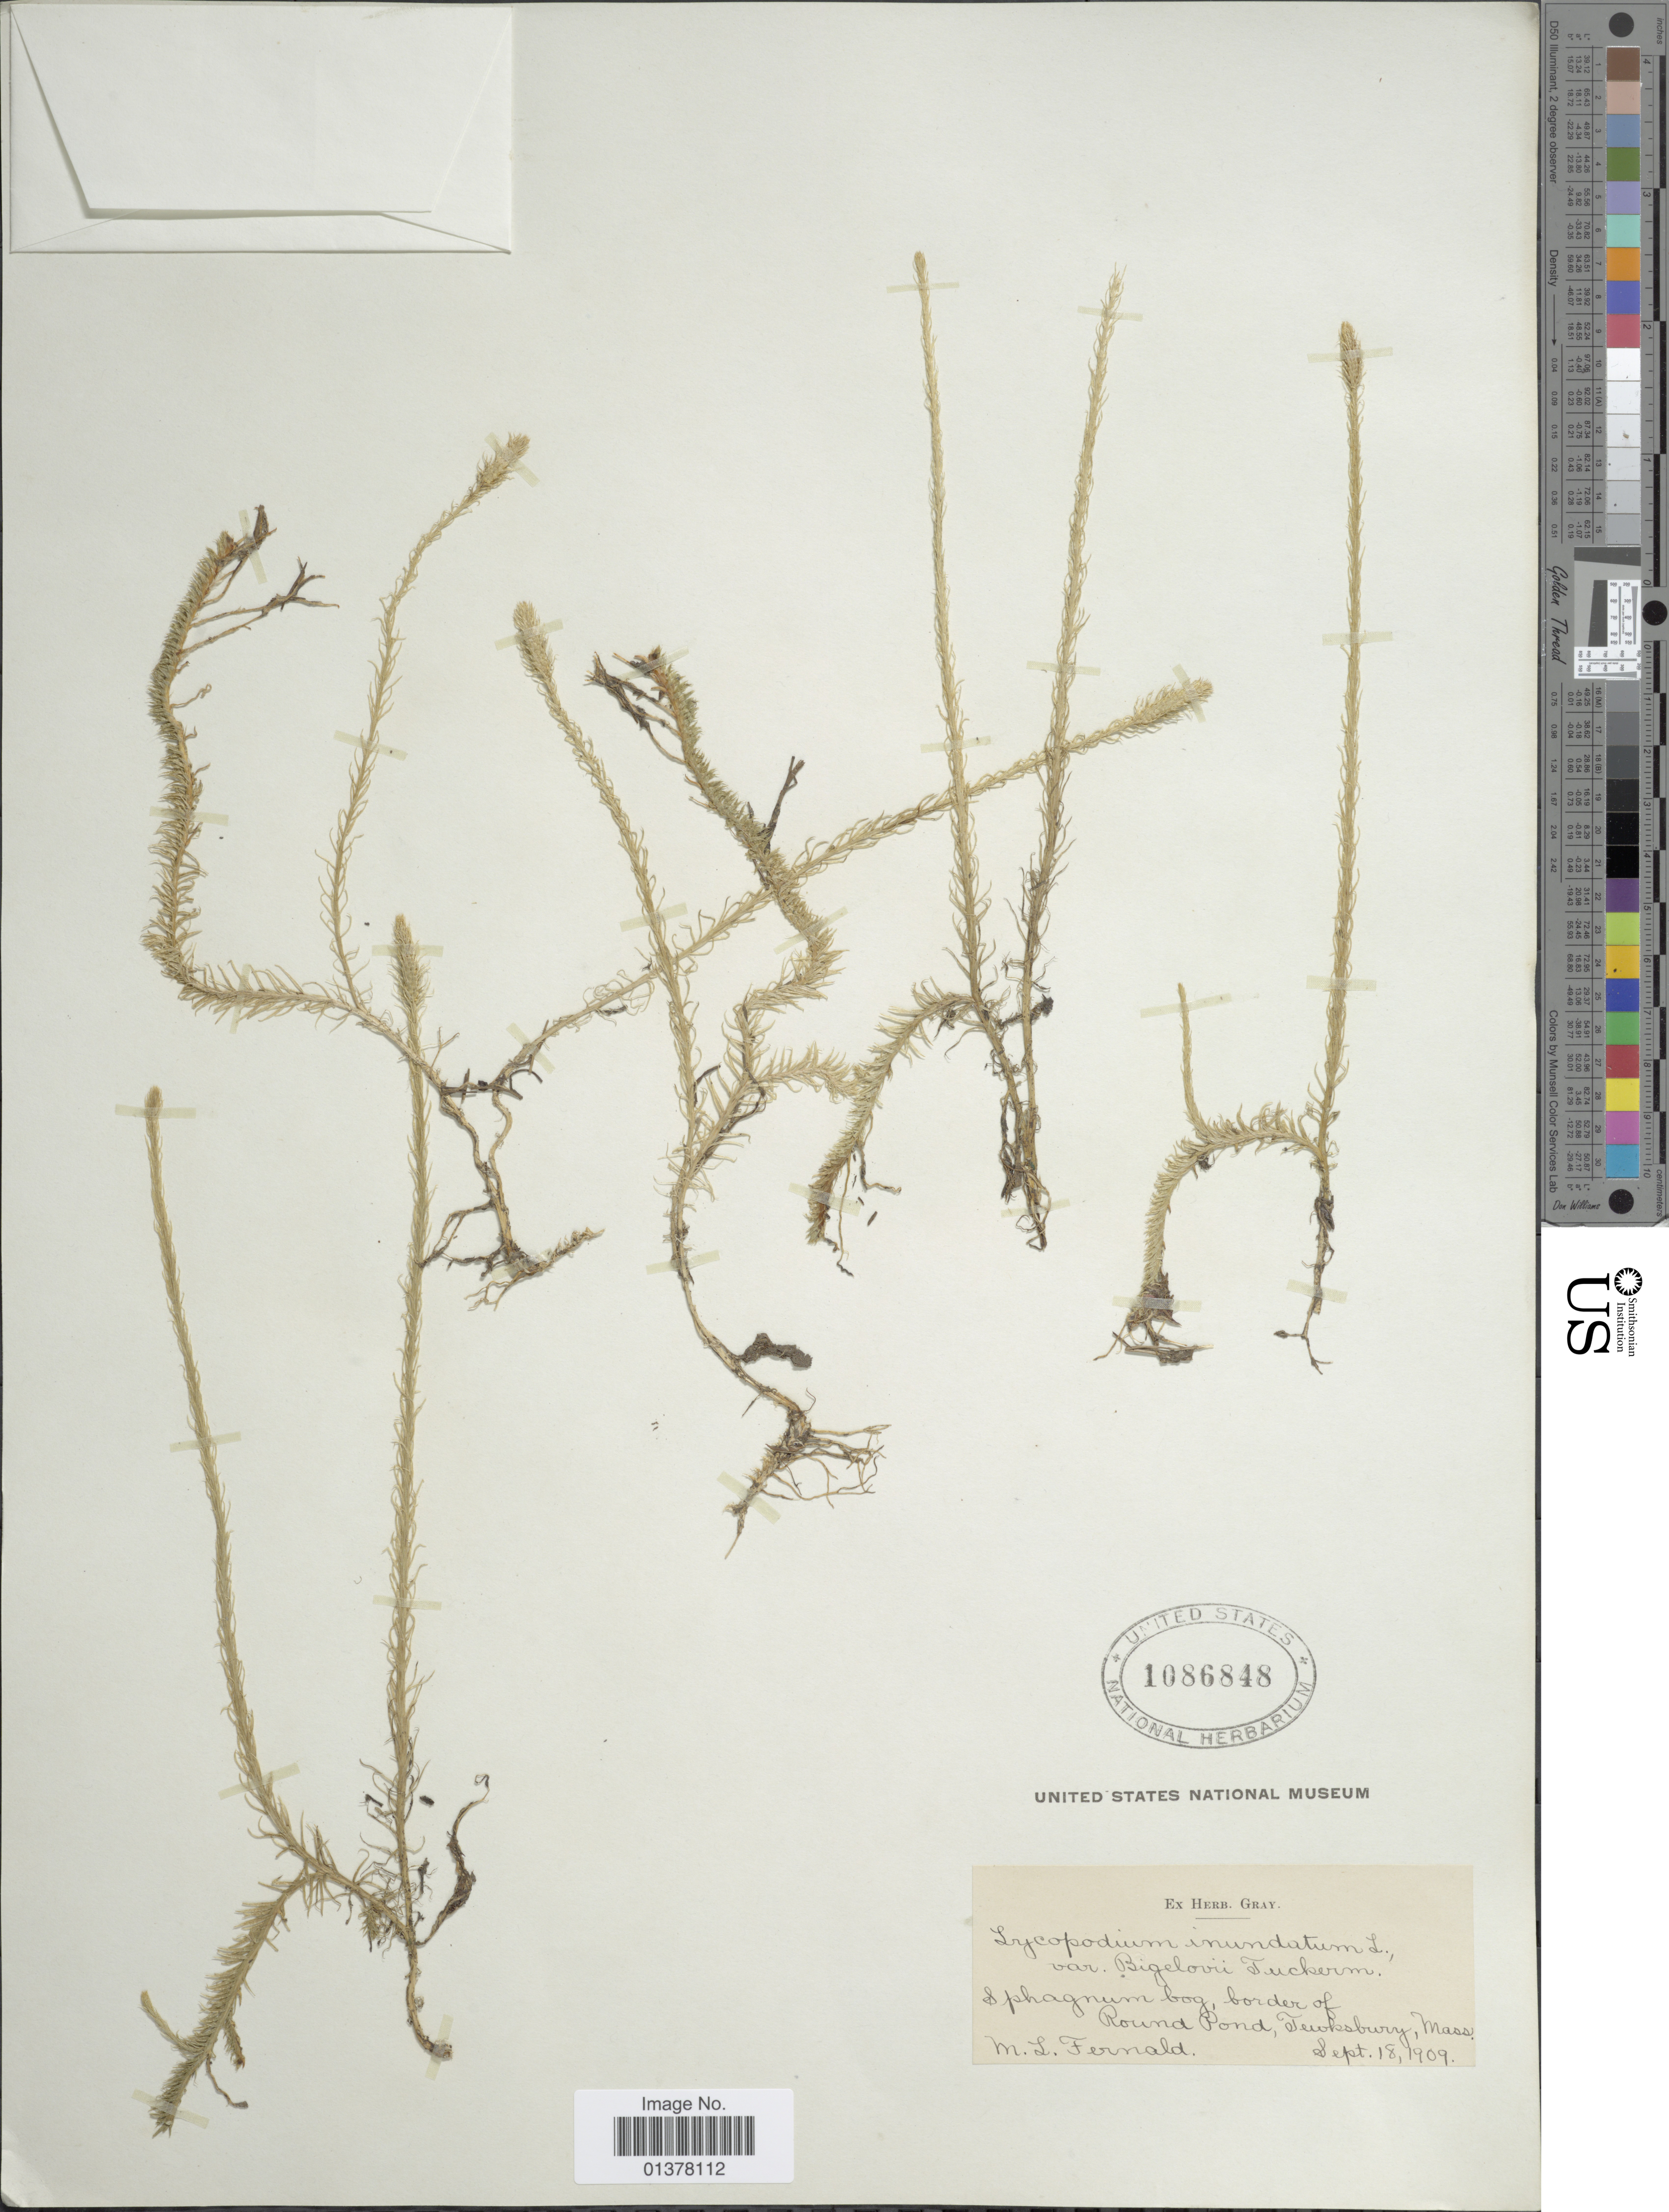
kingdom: Plantae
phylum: Tracheophyta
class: Lycopodiopsida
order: Lycopodiales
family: Lycopodiaceae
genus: Lycopodiella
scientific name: Lycopodiella appressa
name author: (Chapm.) Cranfill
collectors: M. L. Fernald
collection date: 1909-09-18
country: United States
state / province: Massachusetts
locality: Sphagnum bog, border of Round Pond, Tewksbury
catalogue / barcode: US 1086848